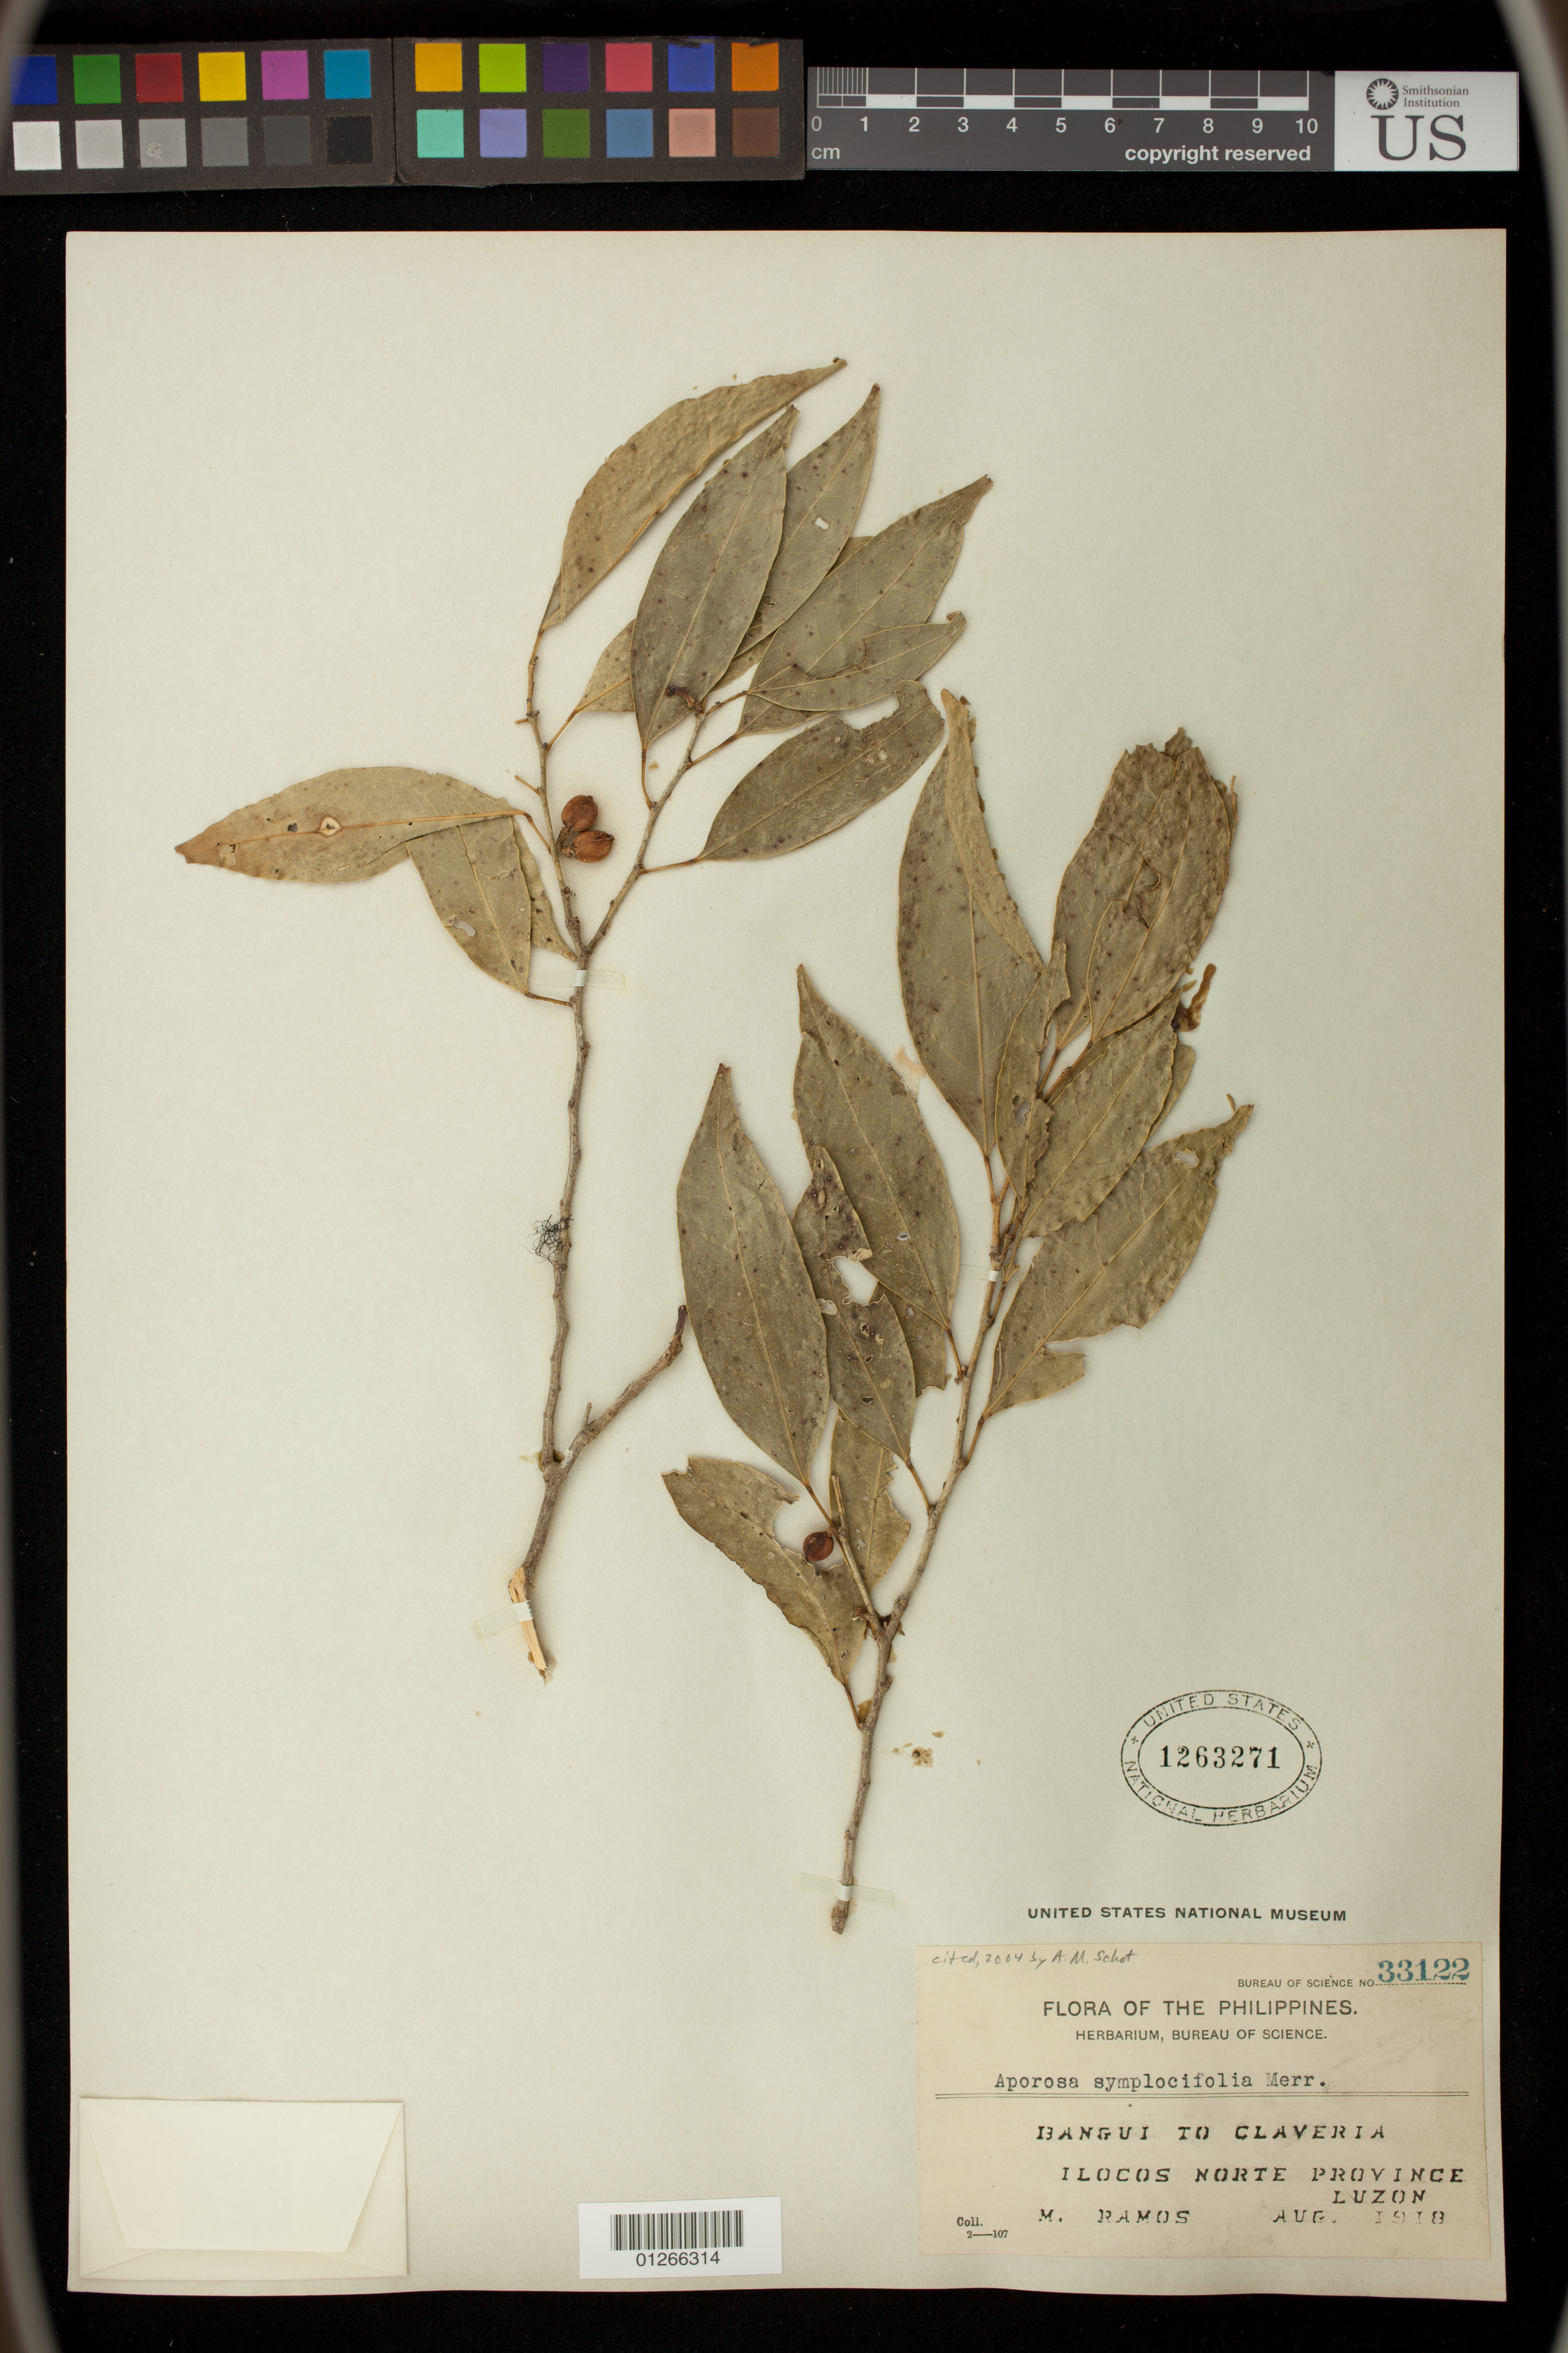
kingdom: Plantae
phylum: Tracheophyta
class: Magnoliopsida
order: Malpighiales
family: Phyllanthaceae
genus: Aporosa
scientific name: Aporosa symplocifolia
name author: Merr.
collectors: M. Ramos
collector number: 33122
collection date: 1918-08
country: Philippines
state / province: Ilocos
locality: Bangui to Claveria, Ilocos Norte Province, Luzon